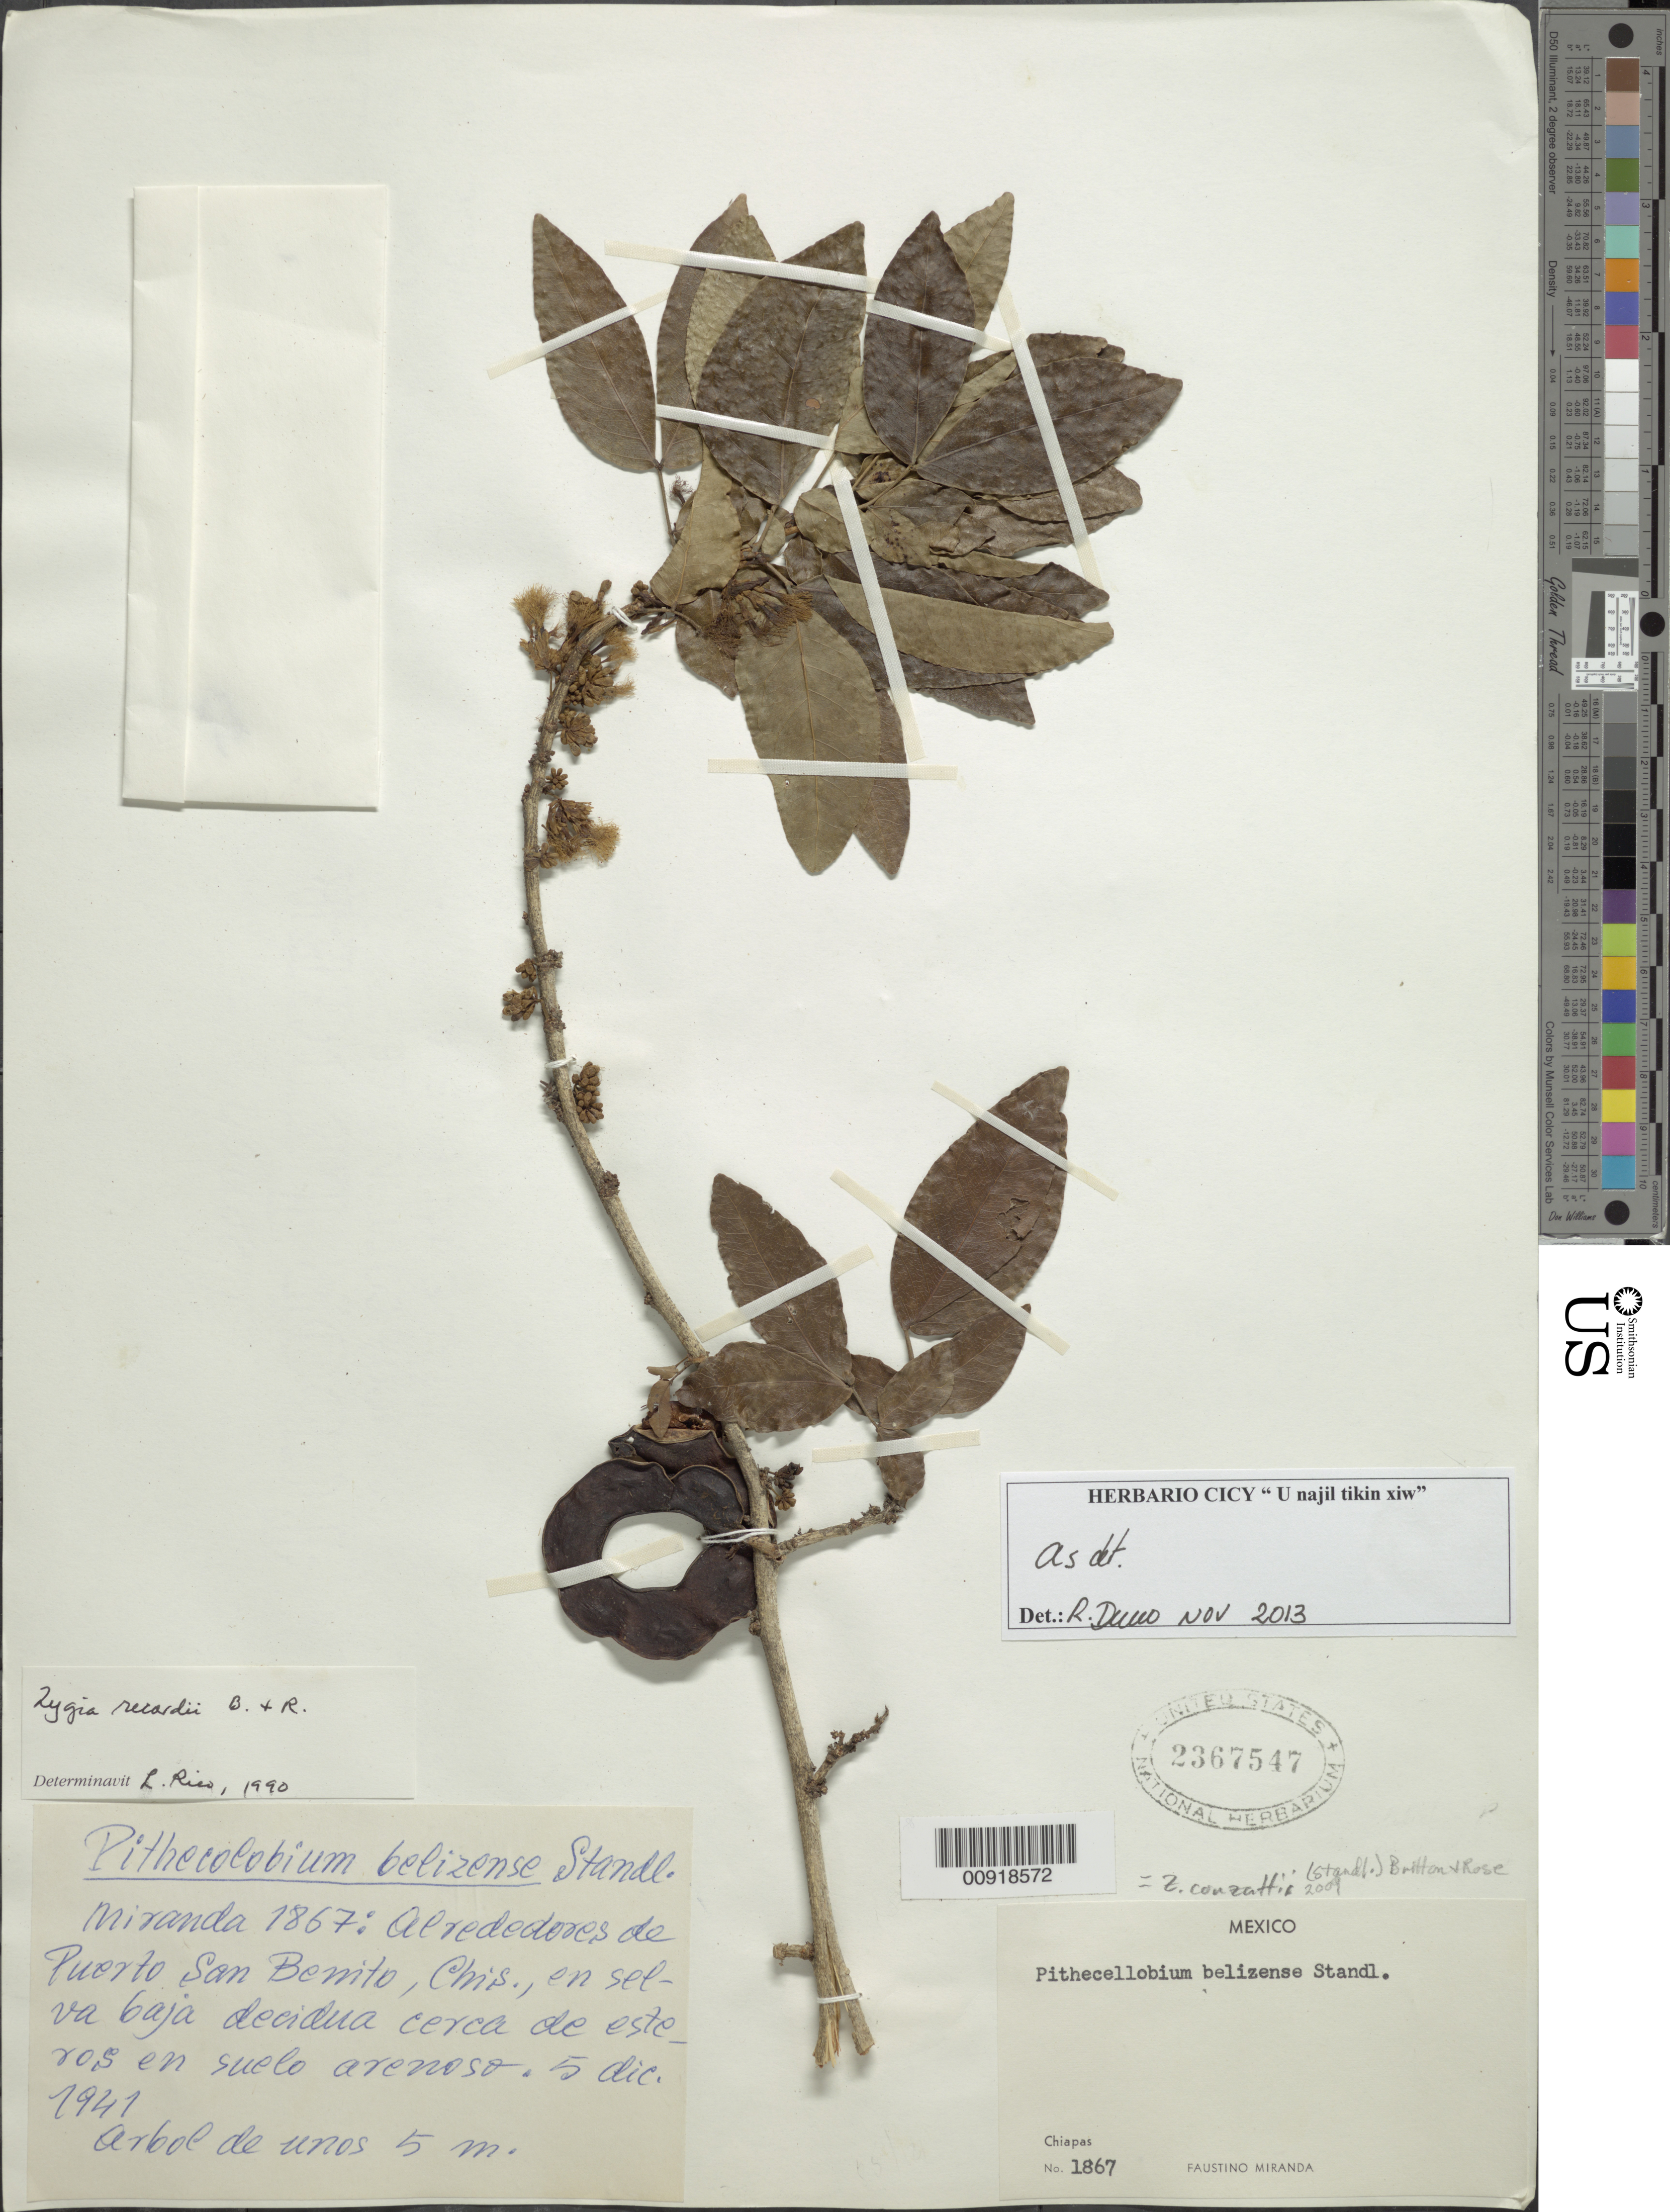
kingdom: Plantae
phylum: Tracheophyta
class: Magnoliopsida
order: Fabales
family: Fabaceae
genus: Zygia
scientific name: Zygia conzattii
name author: (Standl.) Britton & Rose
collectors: Miranda G., F.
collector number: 1867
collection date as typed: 05 Dec 1941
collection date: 1941-12-05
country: Mexico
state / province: Chiapas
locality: Alrededores de Puerto San Benito, Chiapas.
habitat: En selva baja decidua cerca de esteros en suelo arenoso.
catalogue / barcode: US 2367547